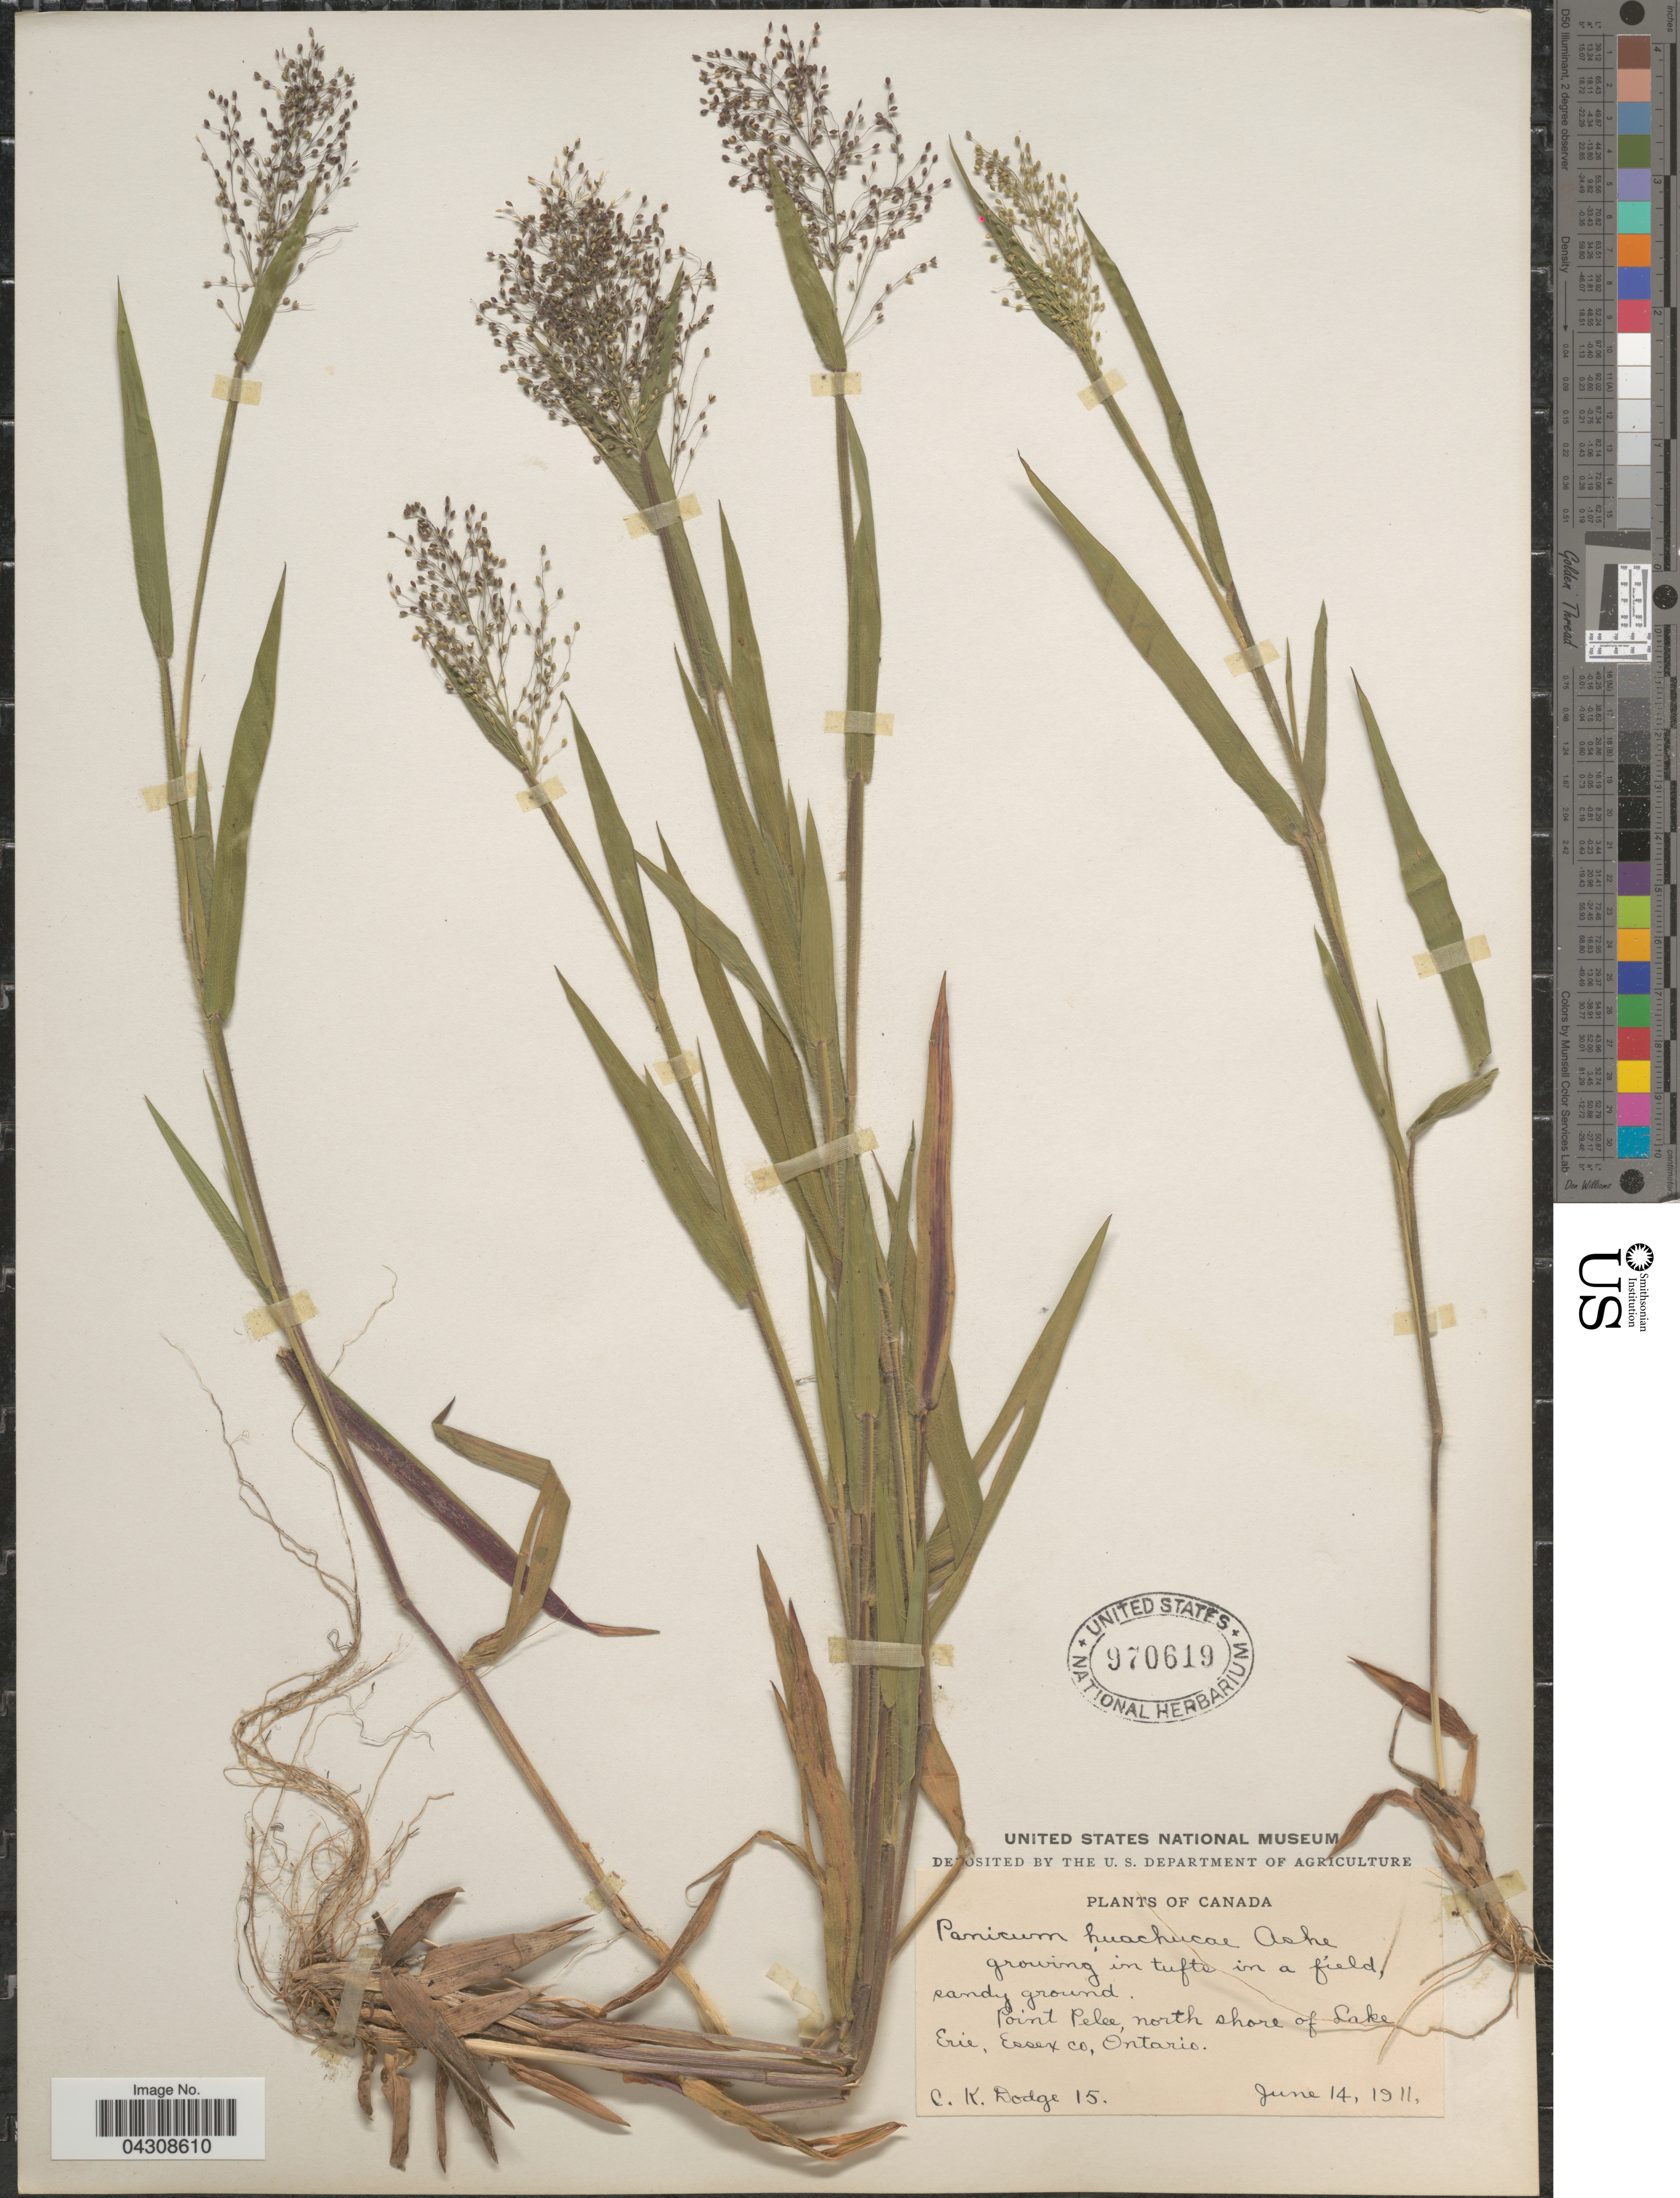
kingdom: Plantae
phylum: Tracheophyta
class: Liliopsida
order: Poales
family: Poaceae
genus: Dichanthelium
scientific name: Dichanthelium acuminatum var. acuminatum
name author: (Sw.) Gould & C.A. Clark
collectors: C. Dodge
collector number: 15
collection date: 1911-06-14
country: Canada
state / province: Ontario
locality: Point Pelee, north shore of Lake Erie, Essex Co.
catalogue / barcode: US 970619